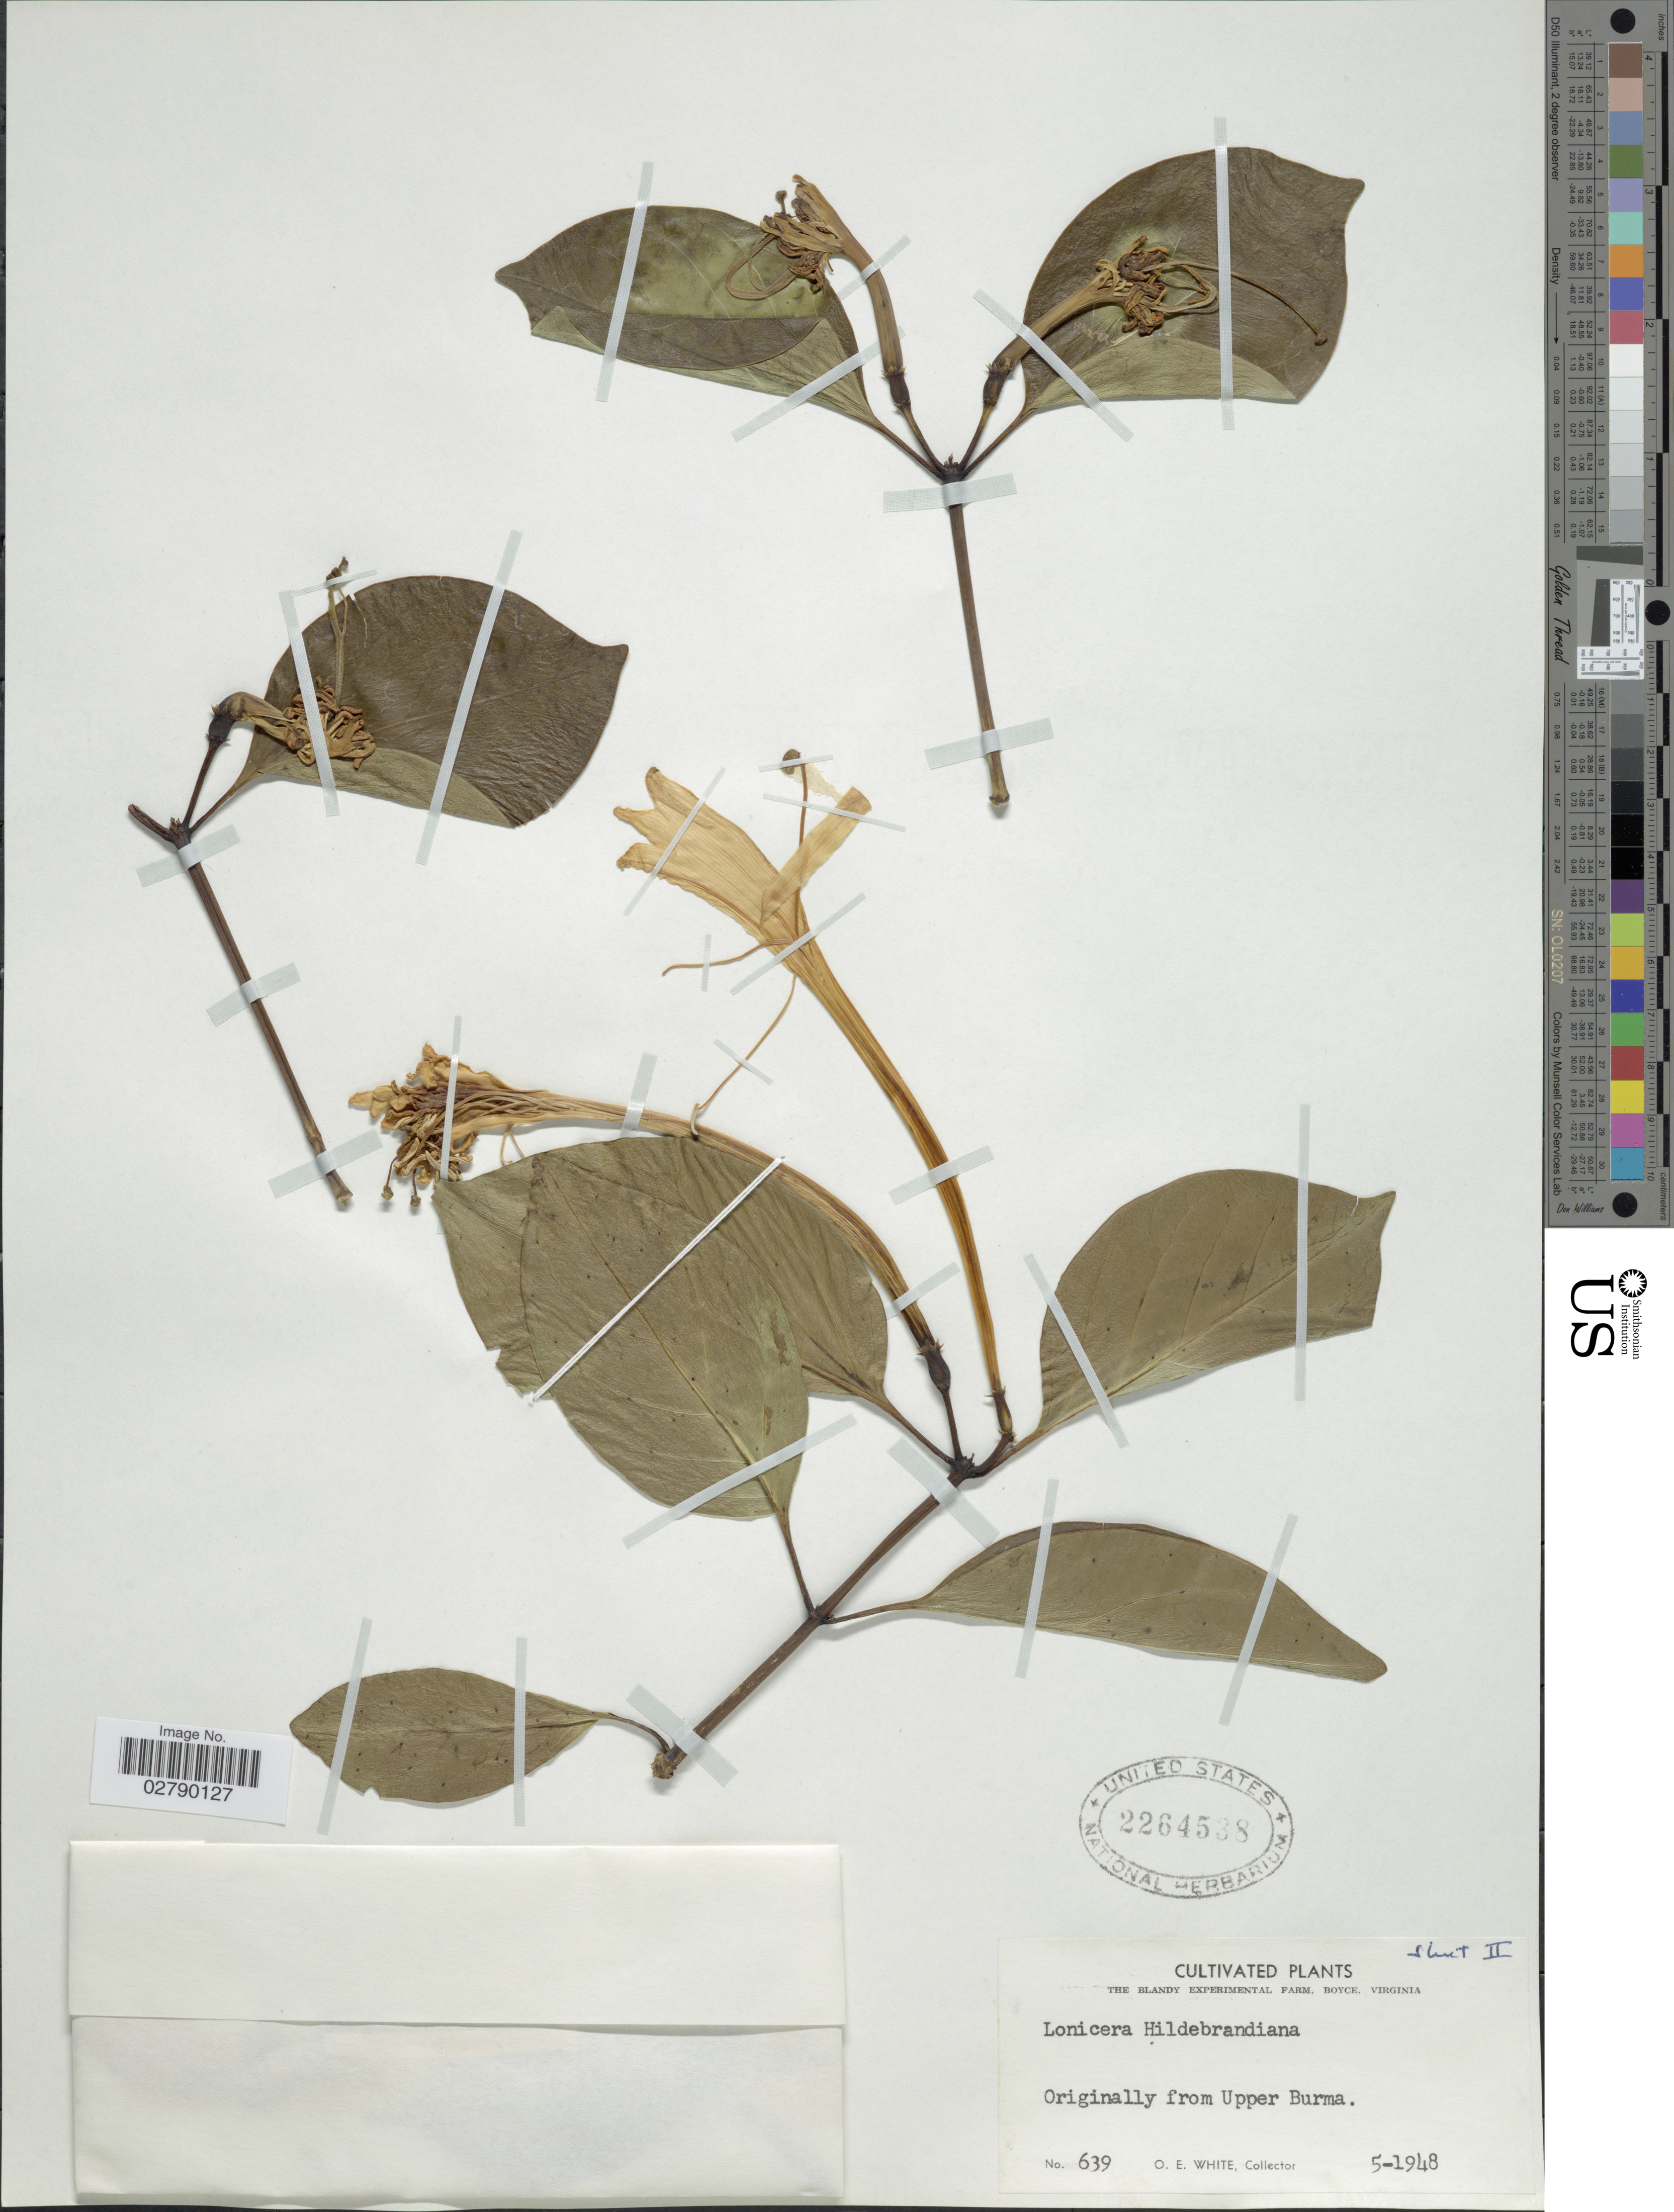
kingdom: Plantae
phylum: Tracheophyta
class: Magnoliopsida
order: Dipsacales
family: Caprifoliaceae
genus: Lonicera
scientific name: Lonicera hildebrandtiana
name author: Collett & Hemsl.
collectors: O. E. White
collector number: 639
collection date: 1948-05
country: Myanmar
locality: Originally from Upper Burma.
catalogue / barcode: US 2264538